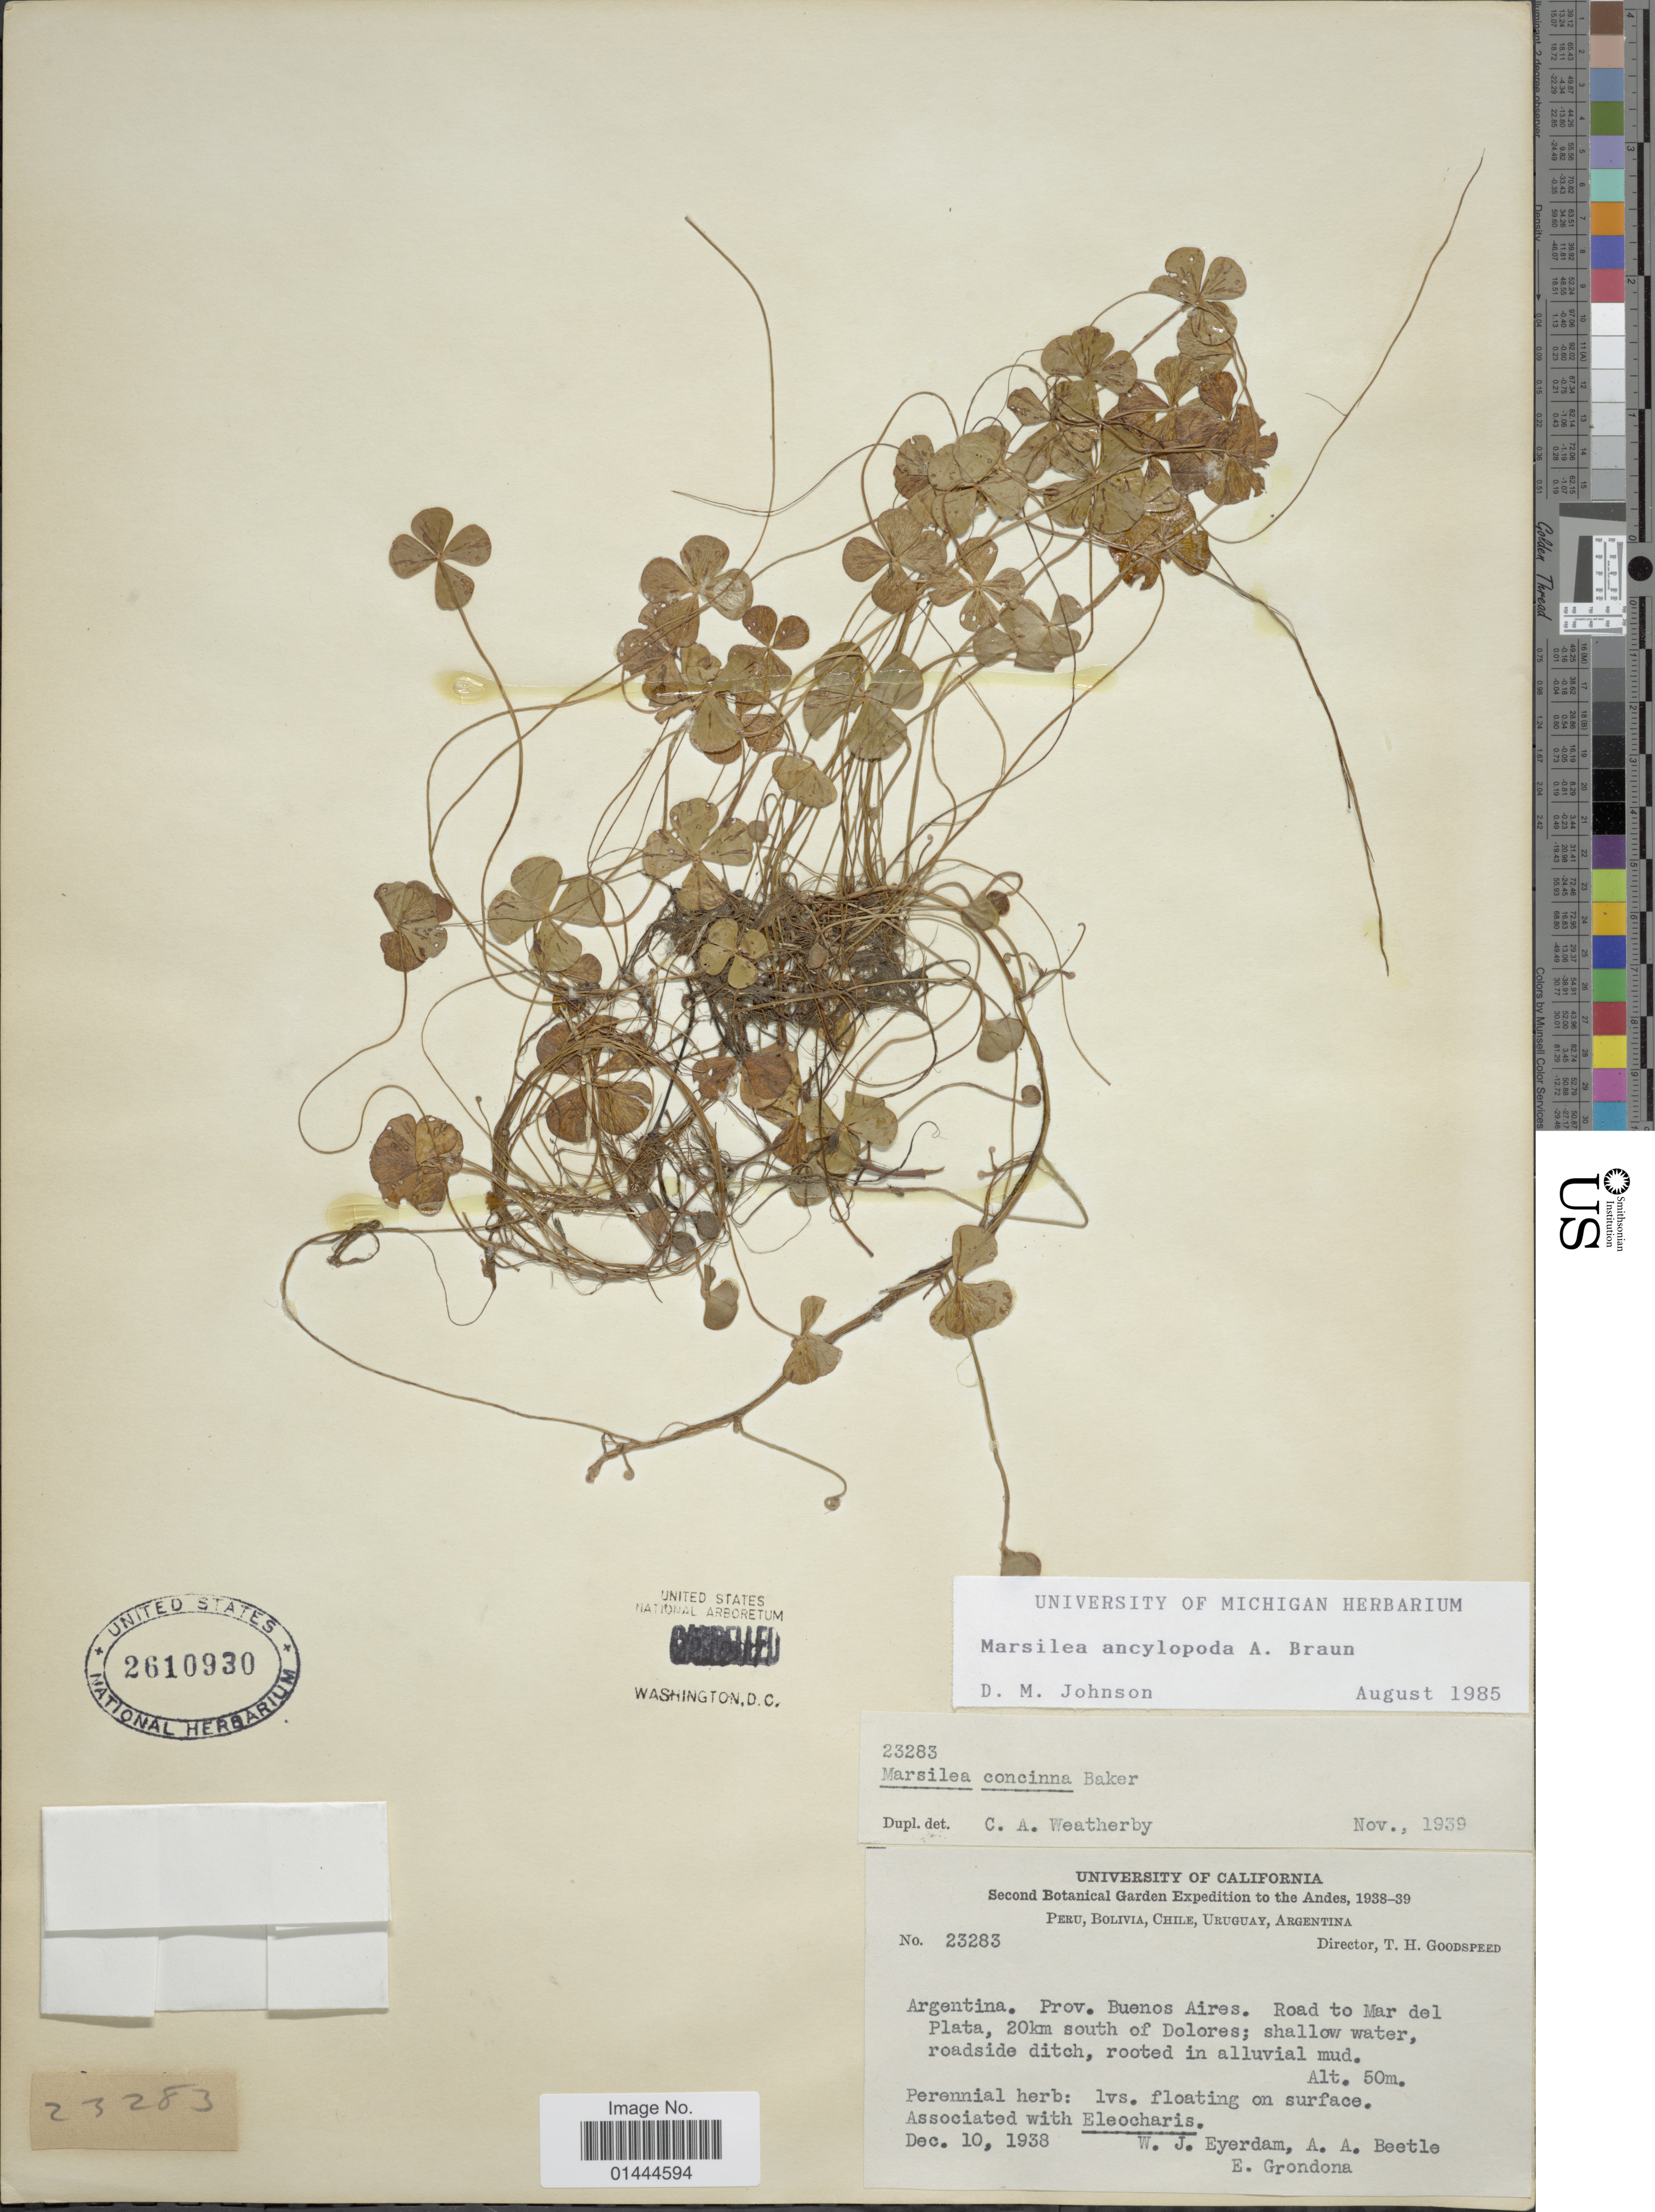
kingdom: Plantae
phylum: Tracheophyta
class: Polypodiopsida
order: Salviniales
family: Marsileaceae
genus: Marsilea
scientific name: Marsilea ancylopoda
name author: A. Braun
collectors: W. J. Eyerdam, A. A. Beetle & E. Grondona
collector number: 23283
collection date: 1938-12-10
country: Argentina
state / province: Buenos Aires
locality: Road to Mar del Plata, 20 km south of Dolores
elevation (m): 50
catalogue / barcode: US 2610930